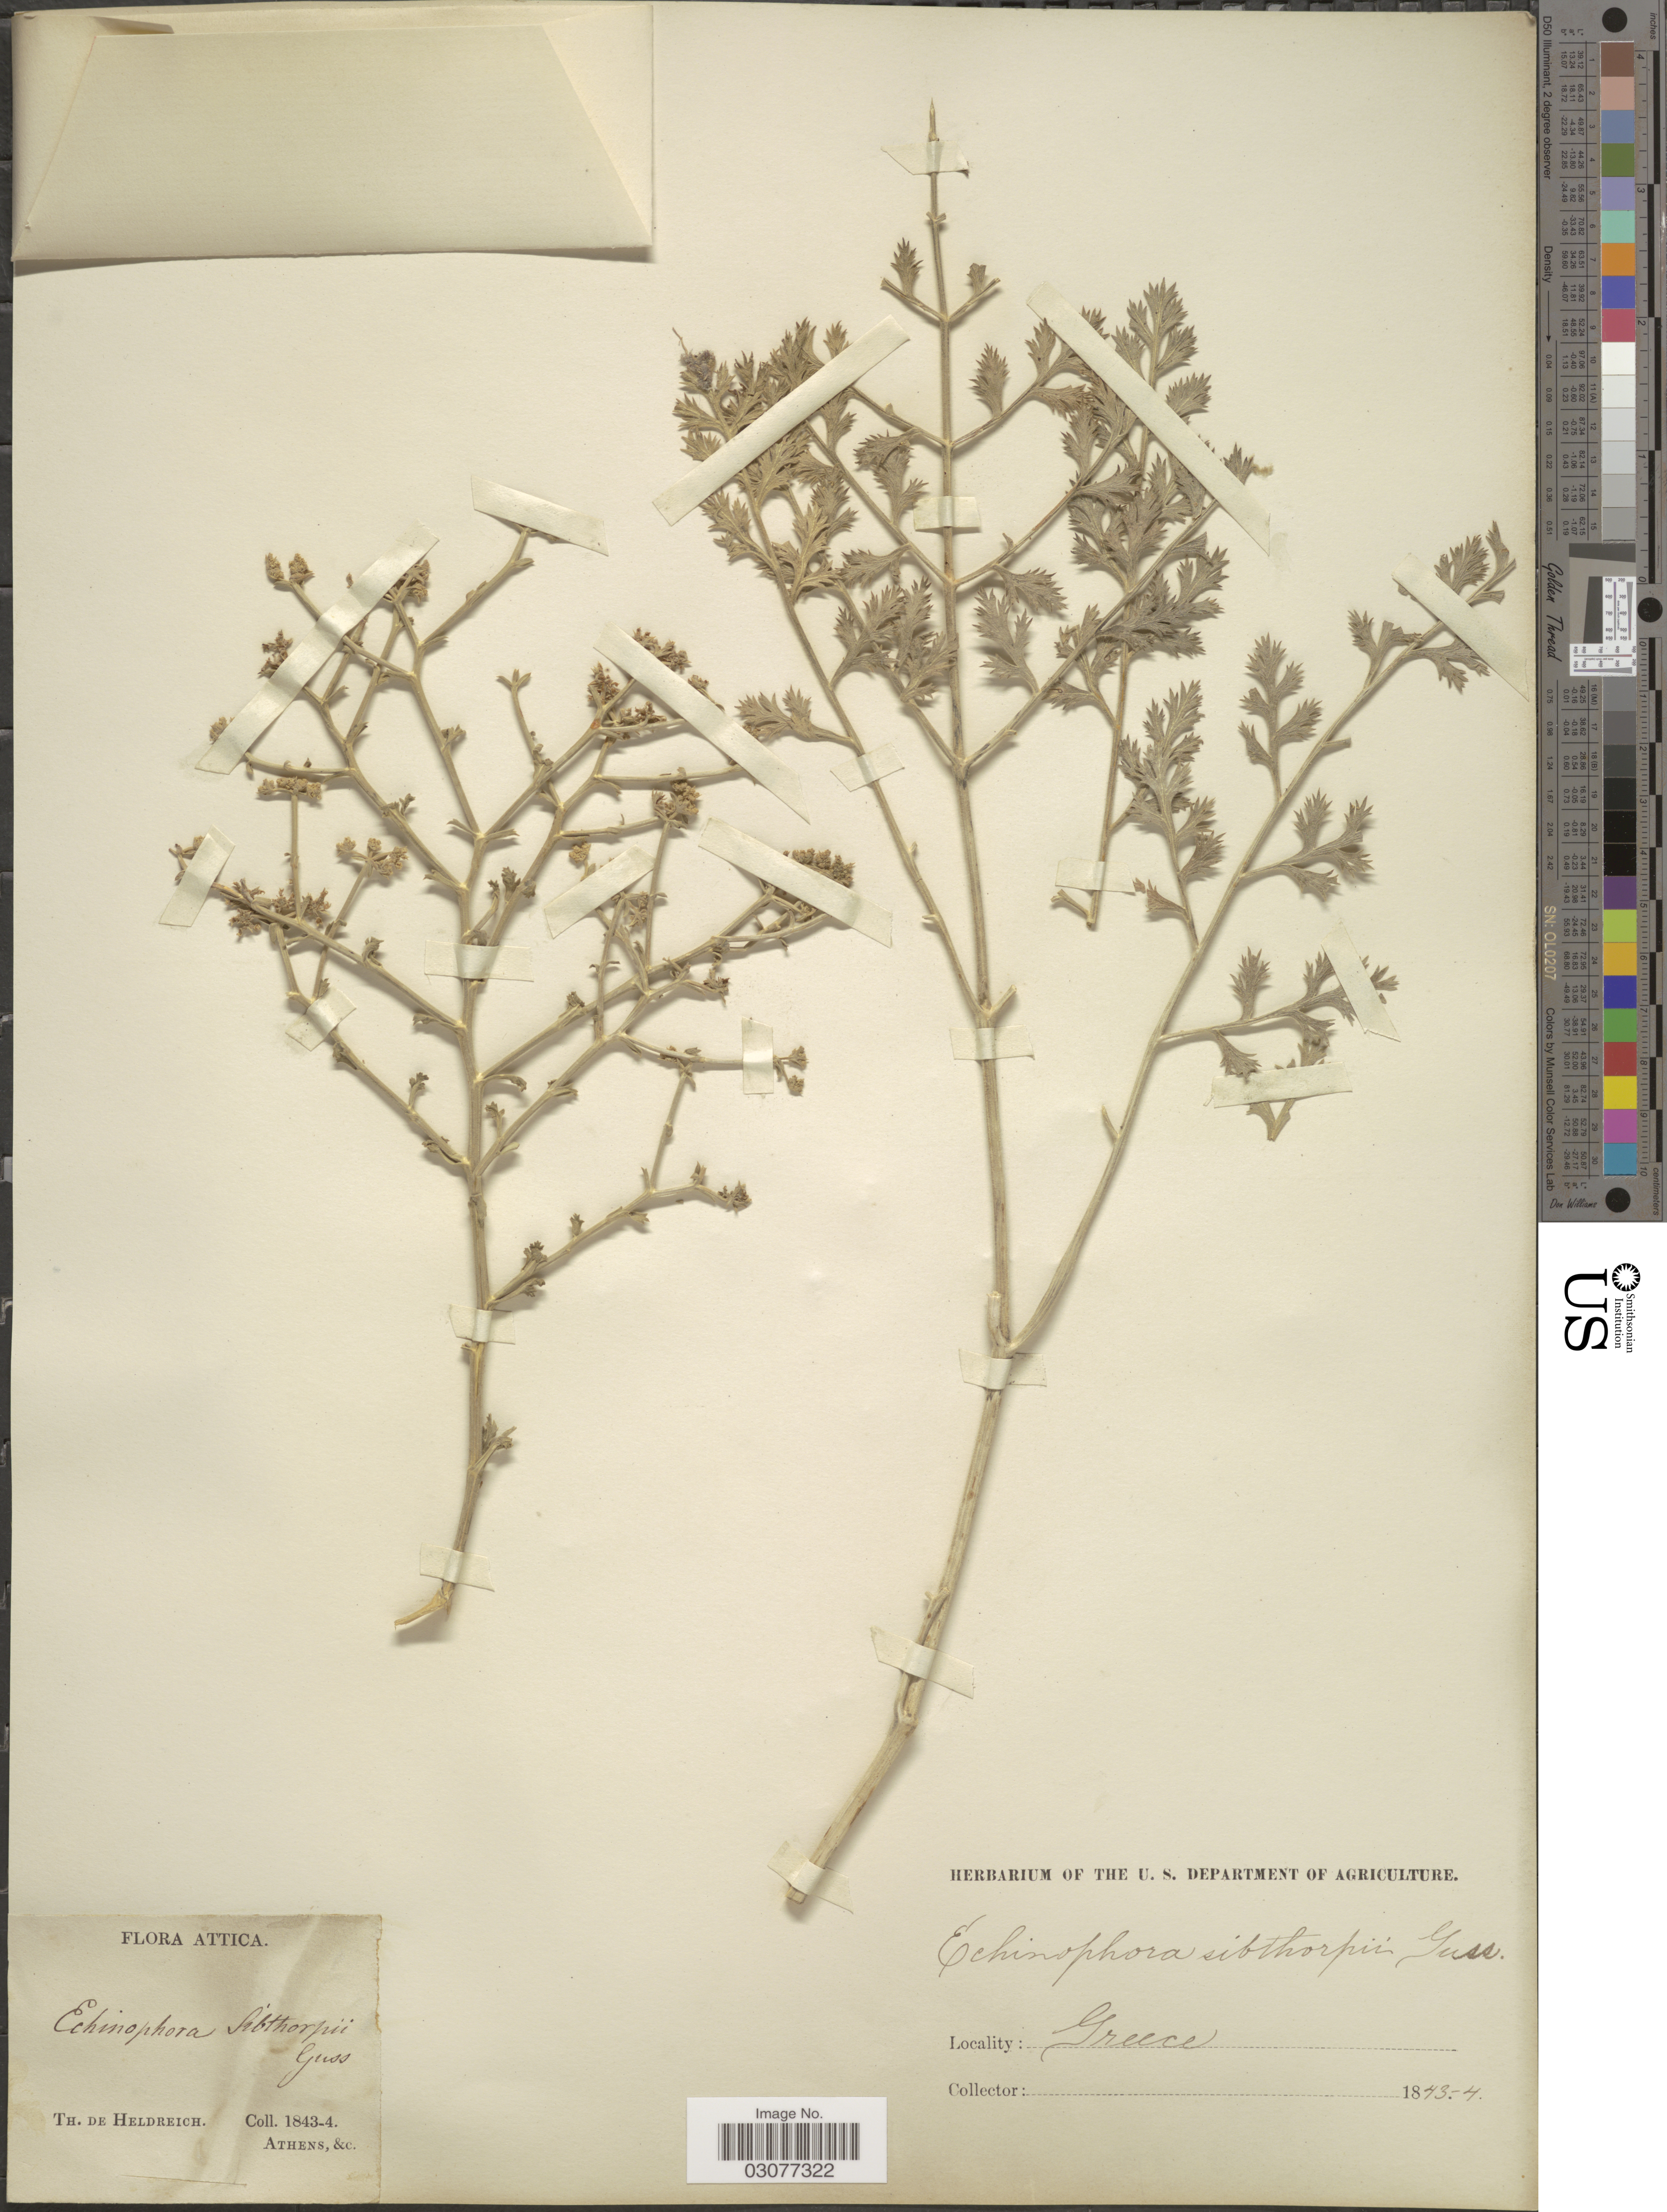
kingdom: Plantae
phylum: Tracheophyta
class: Magnoliopsida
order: Apiales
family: Apiaceae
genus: Echinophora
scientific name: Echinophora sibthorpiana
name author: Guss.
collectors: T. De Heldreich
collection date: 1843/1844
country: Greece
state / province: Attica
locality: Athens, &c.